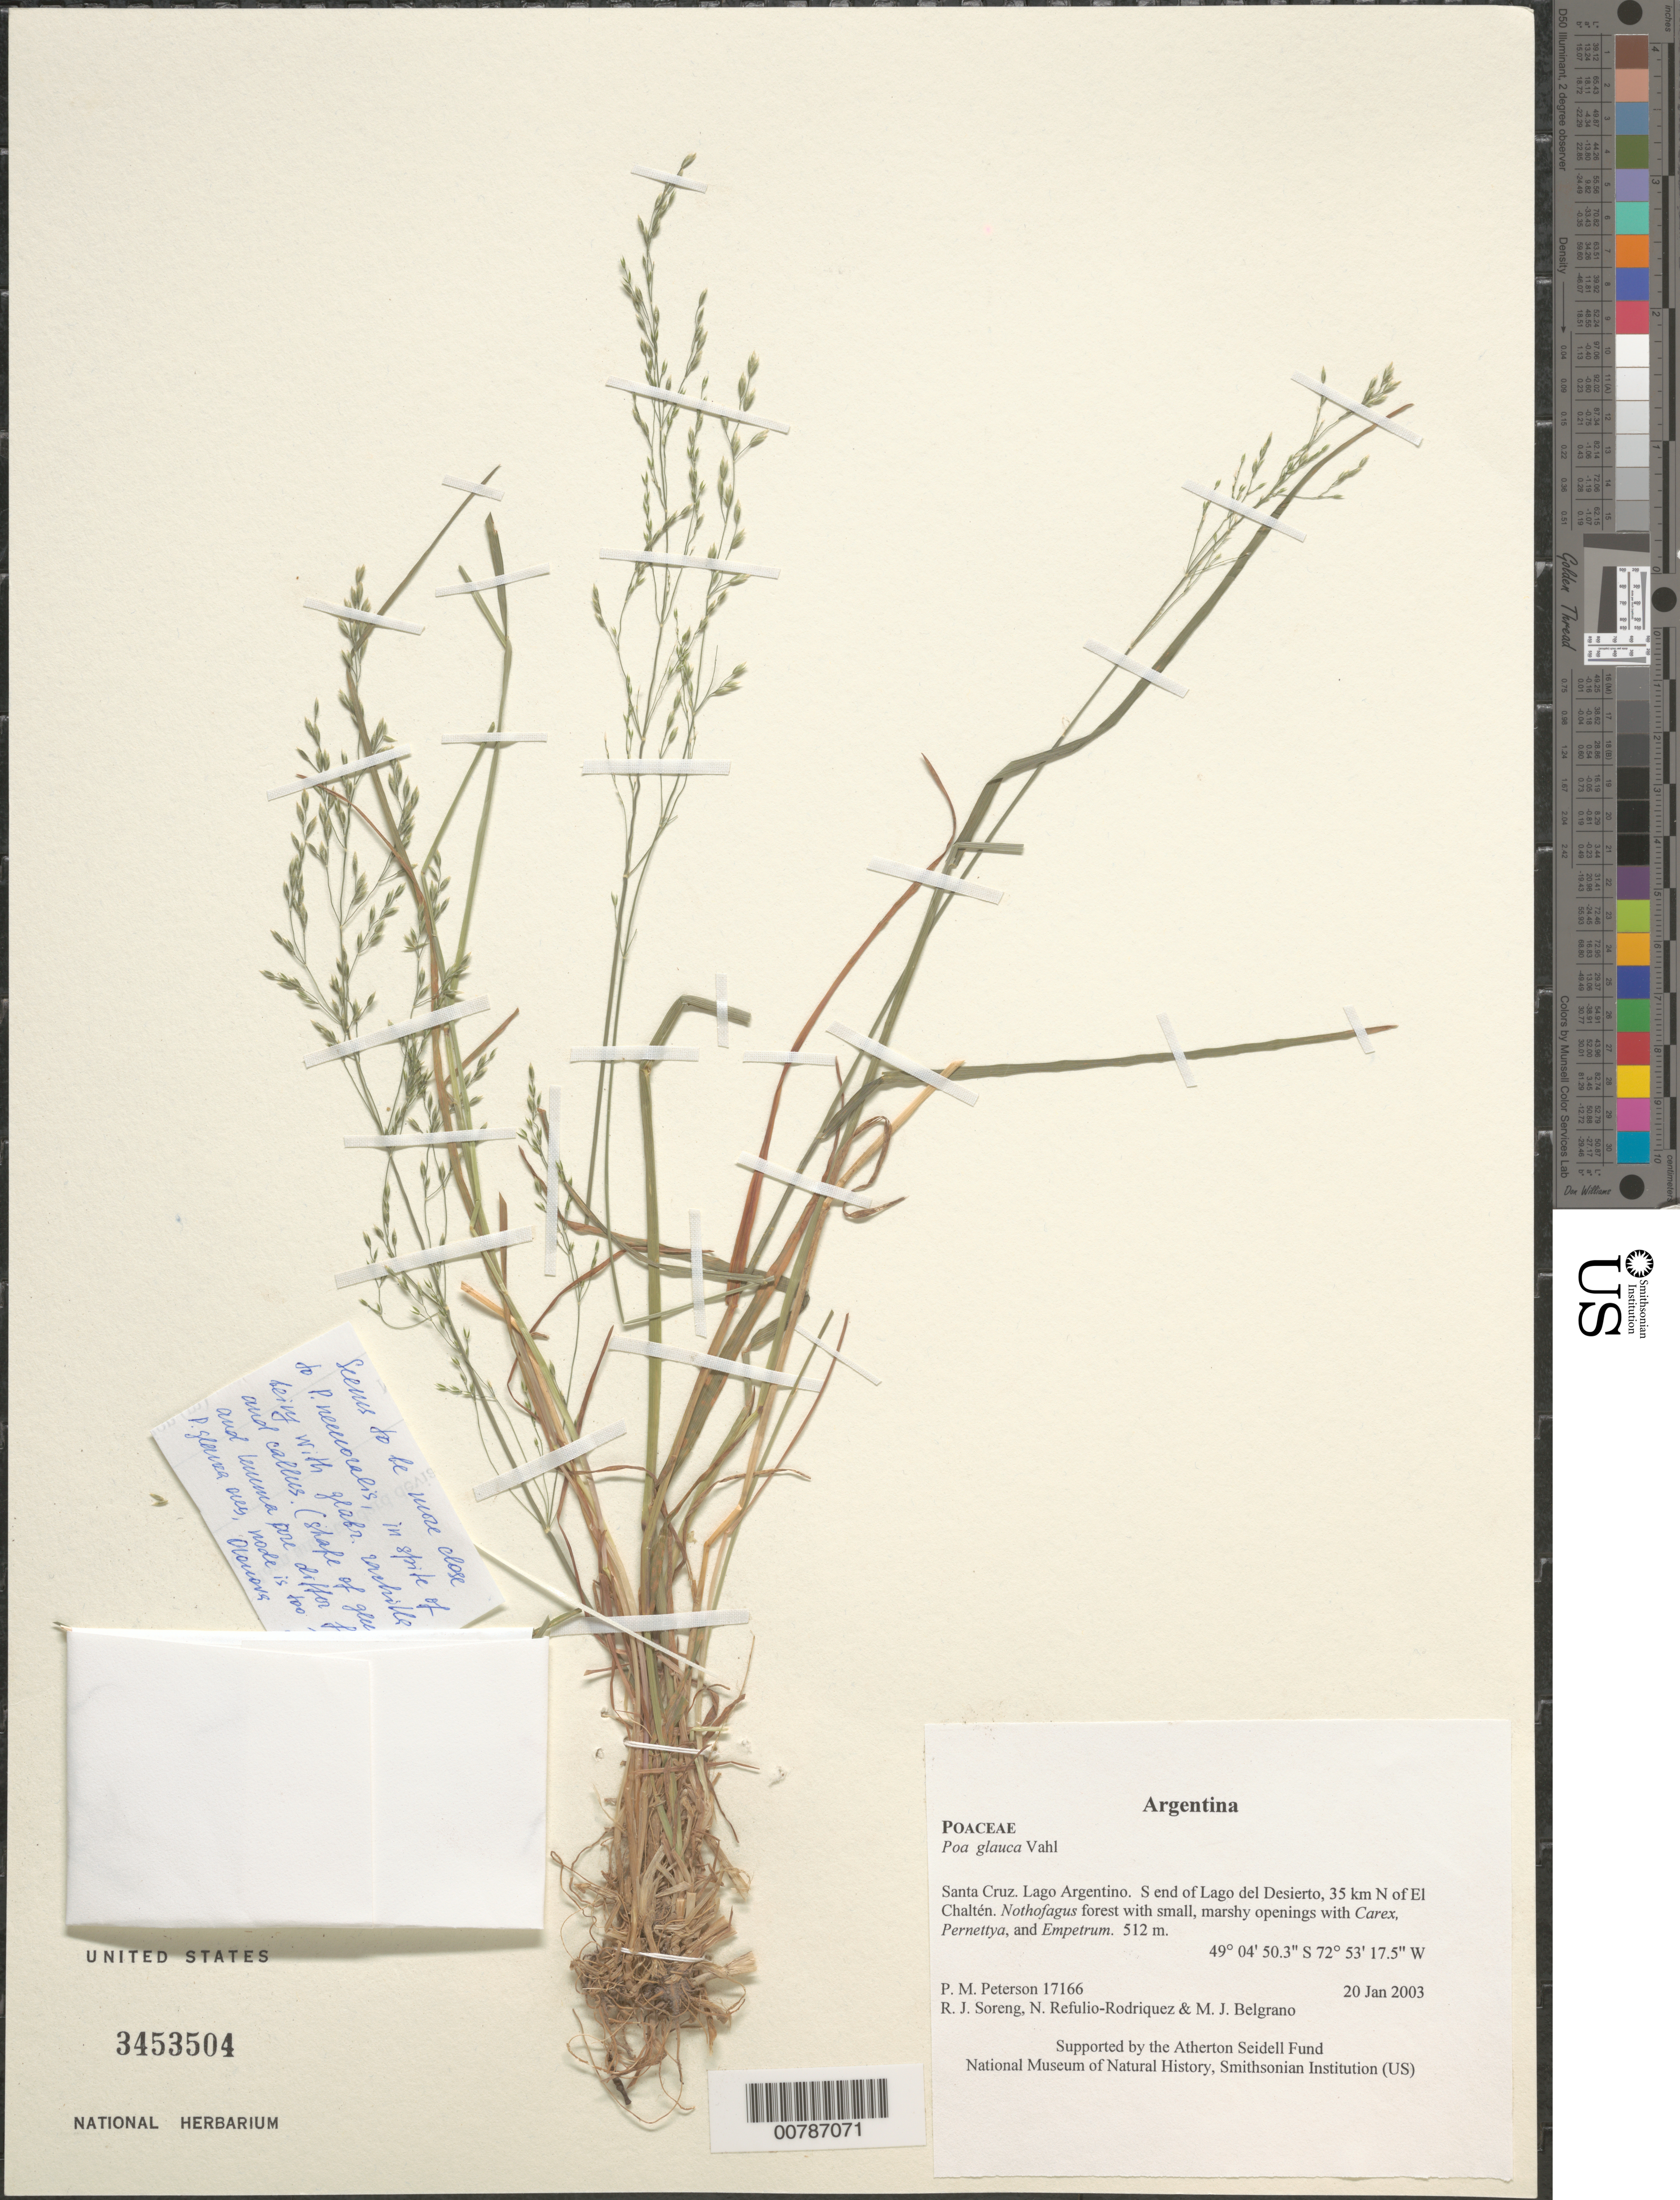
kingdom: Plantae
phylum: Tracheophyta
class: Liliopsida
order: Poales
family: Poaceae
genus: Poa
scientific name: Poa glauca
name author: Vahl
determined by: Soreng, Robert J., Research Associate (BOT), Smithsonian Institution - National Museum of Natural History (UNITED STATES)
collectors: P. M. Peterson, R. J. Soreng, N. Refulio-Rodríguez & M. Belgrano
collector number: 17166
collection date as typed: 20 Jan 2003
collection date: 2003-01-20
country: Argentina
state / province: Santa Cruz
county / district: Lago Argentino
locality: S end of Lago del Desierto, 35 km N of El Chaltén. Nothofagus forest with small, marshy openings with Carex, Pernettya, and Empetrum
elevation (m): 512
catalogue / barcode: US 3453504